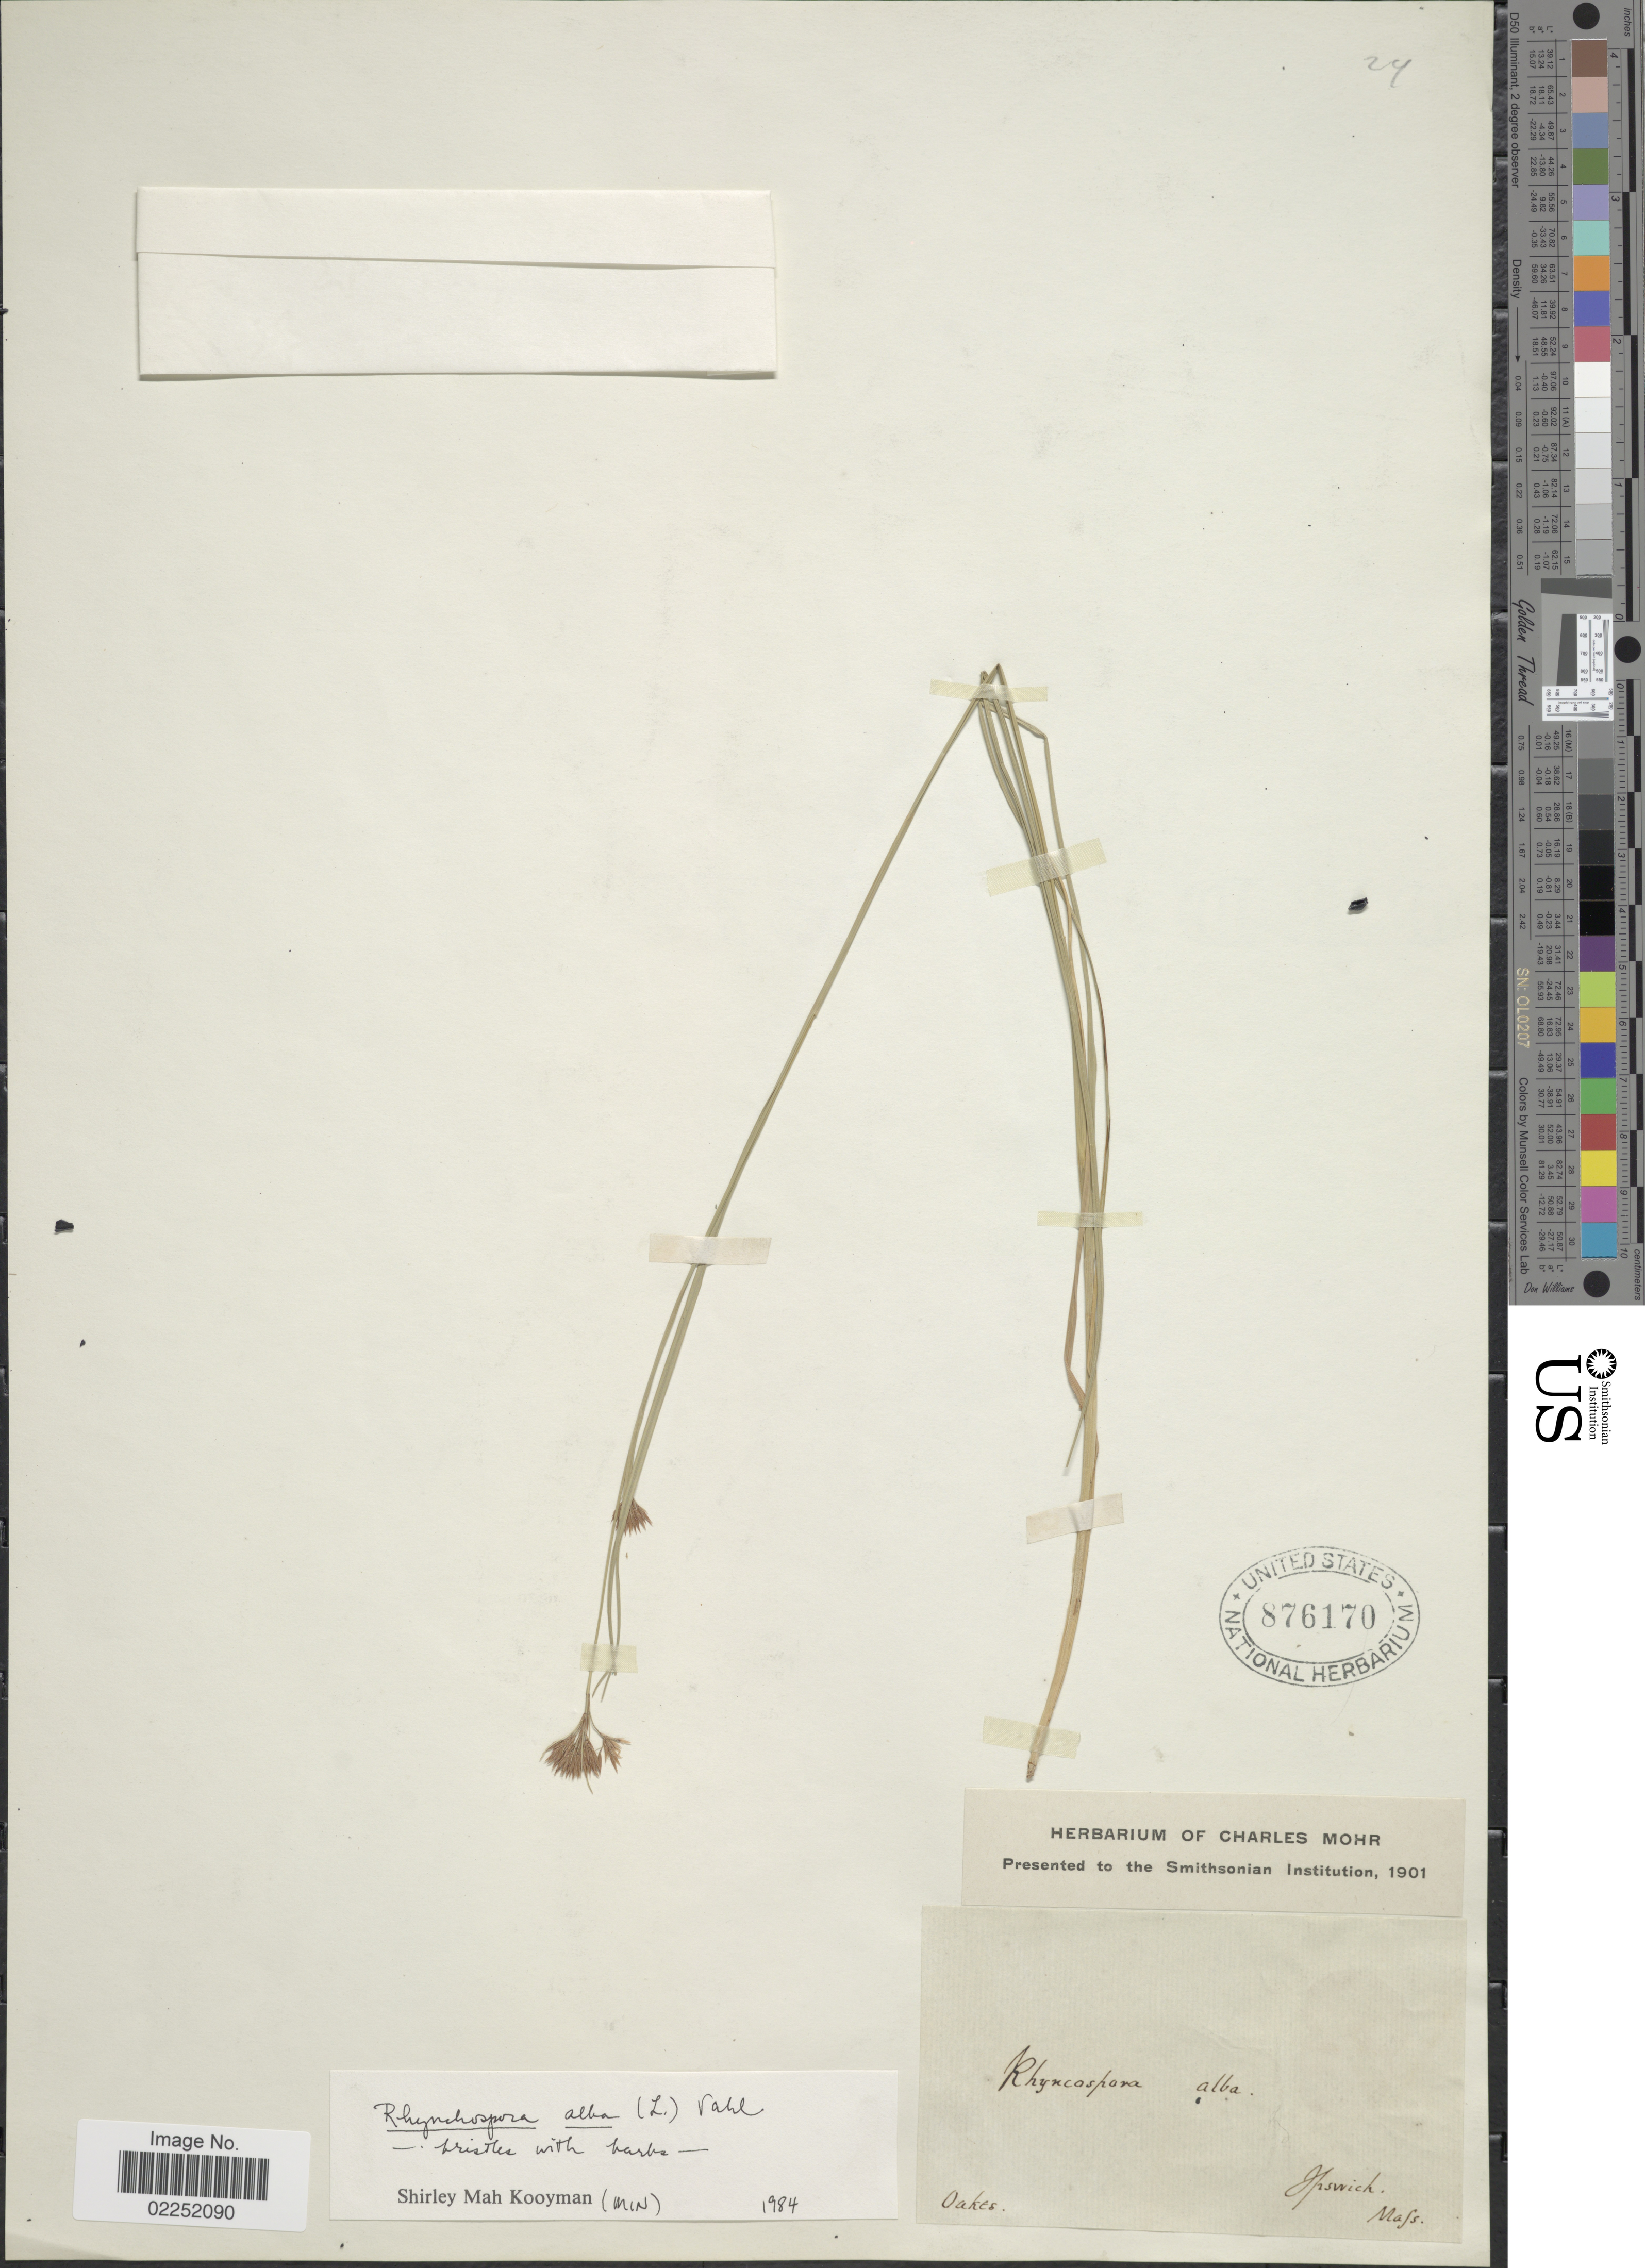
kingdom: Plantae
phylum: Tracheophyta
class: Liliopsida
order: Poales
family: Cyperaceae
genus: Rhynchospora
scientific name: Rhynchospora alba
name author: (L.) Vahl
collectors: -. Oakes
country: United States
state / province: Massachusetts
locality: Ipswich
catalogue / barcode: US 876170